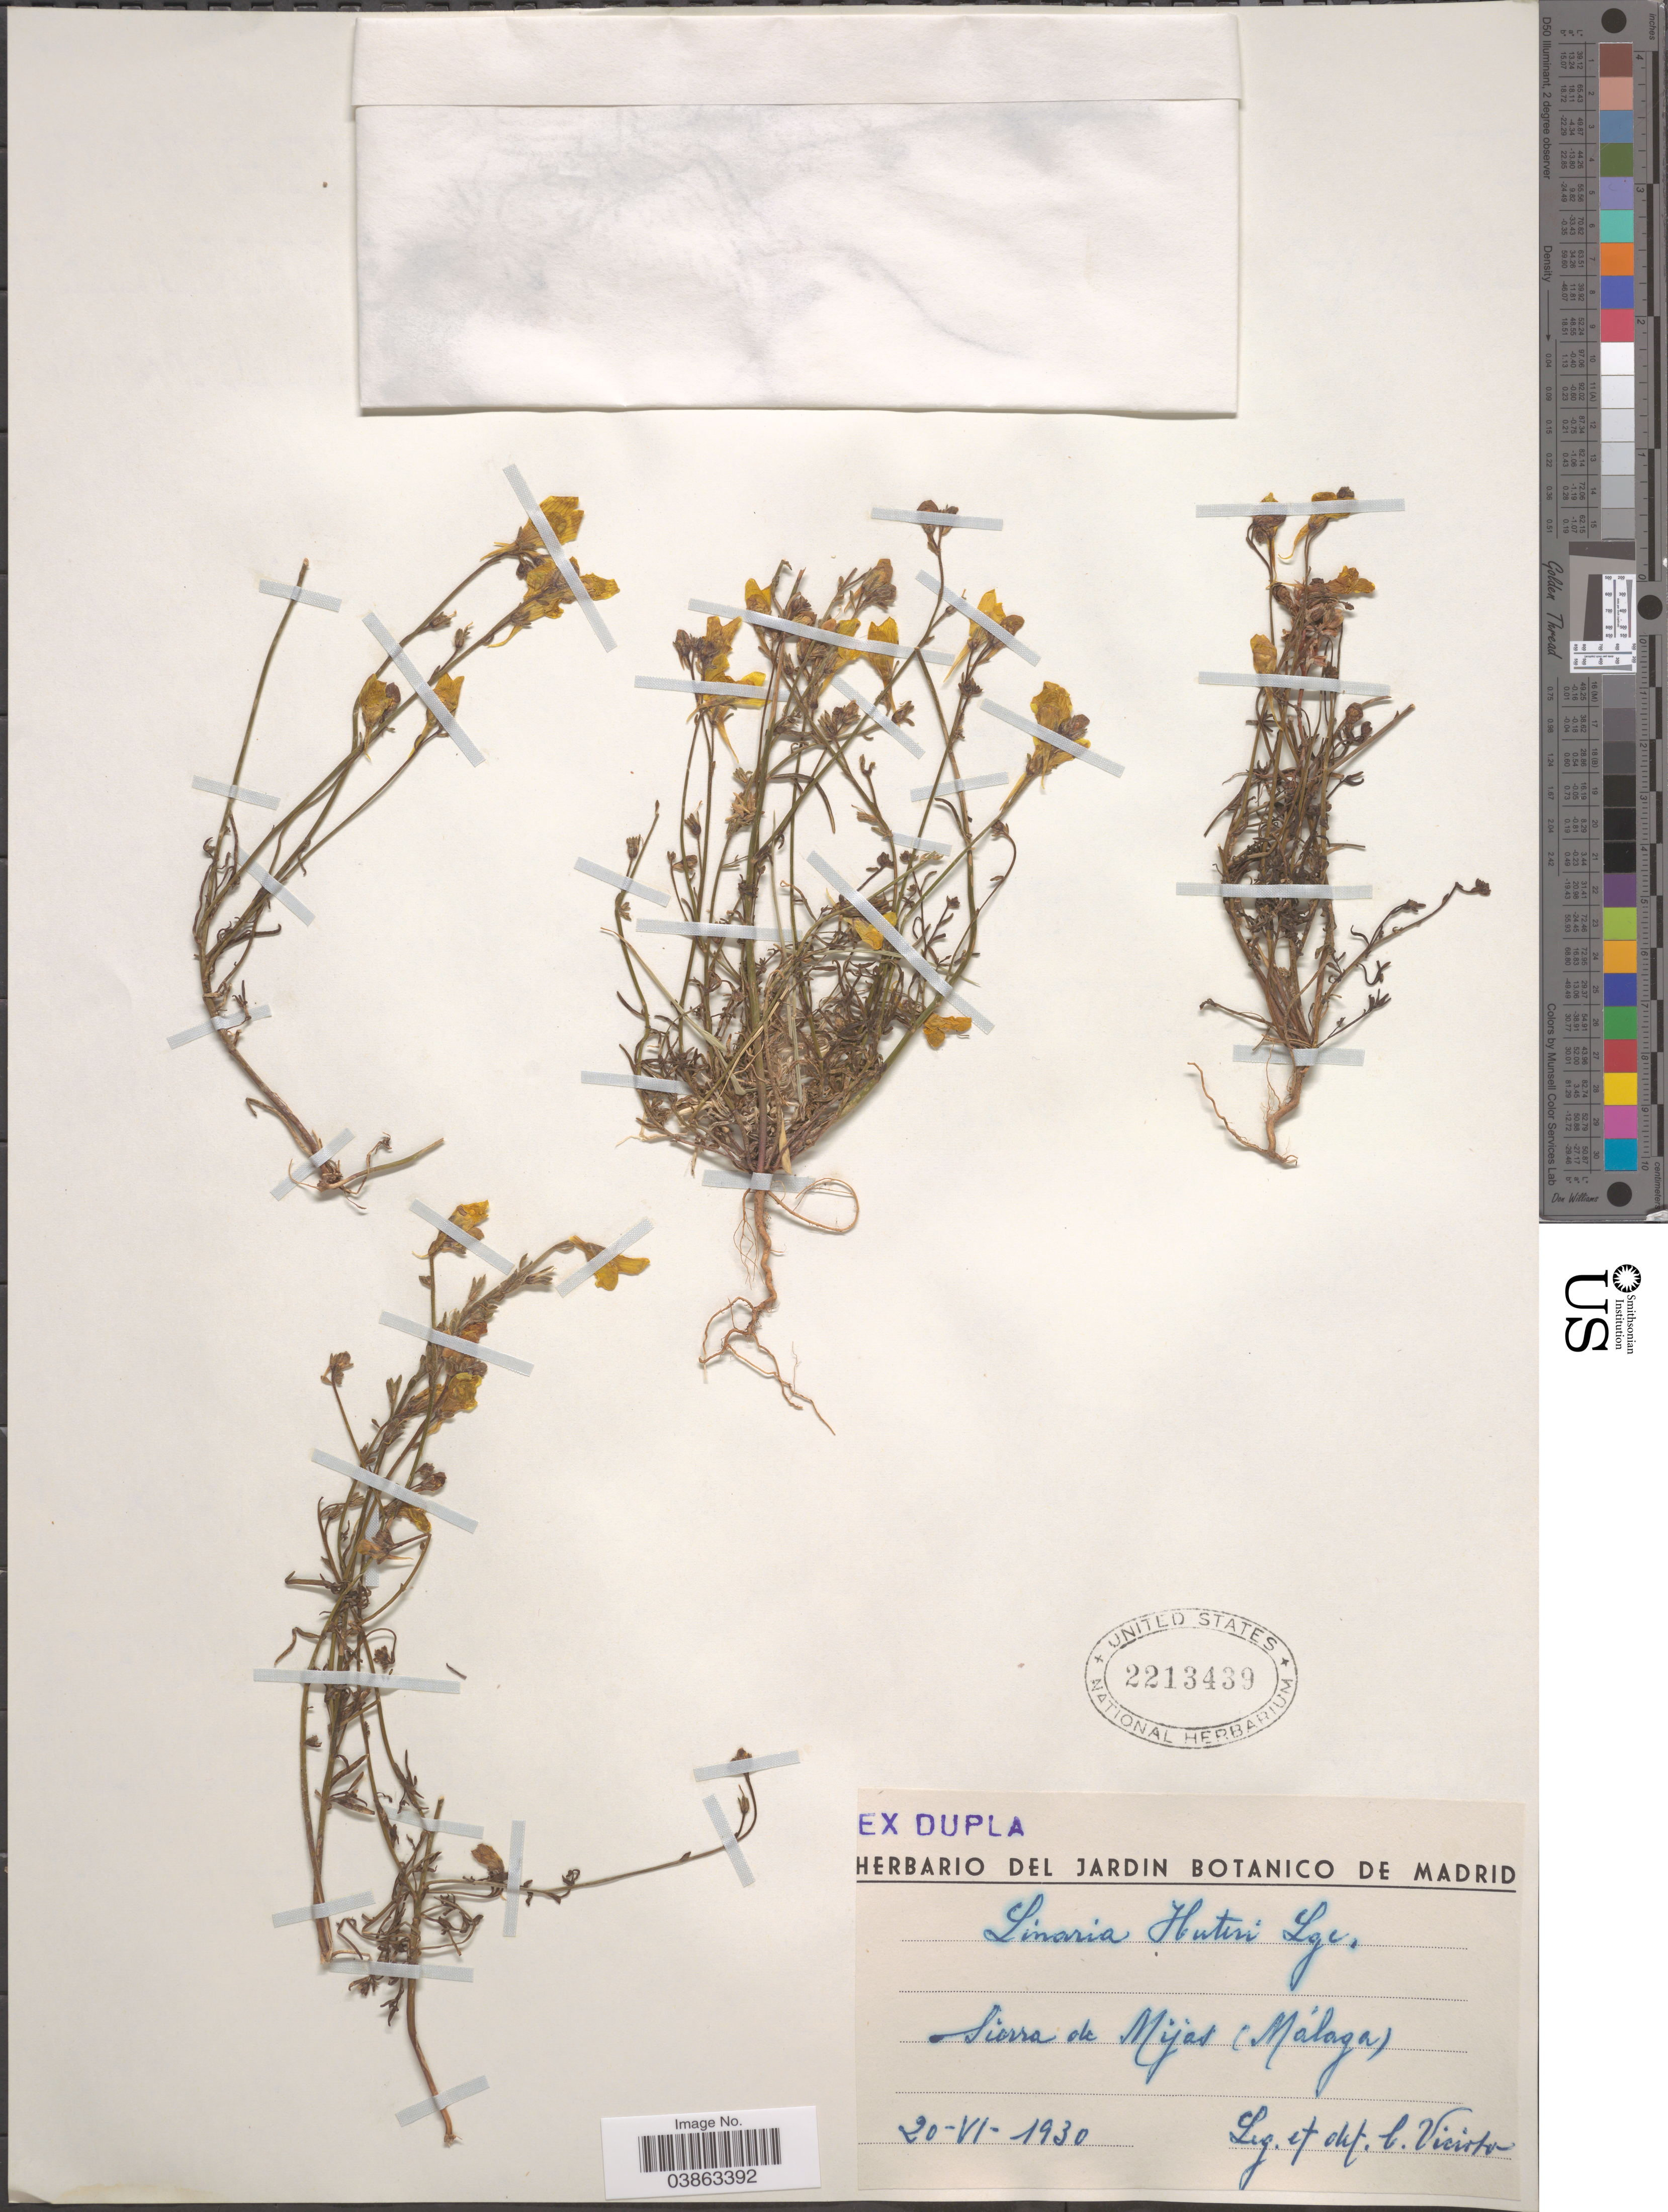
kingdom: Plantae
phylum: Tracheophyta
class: Magnoliopsida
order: Lamiales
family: Plantaginaceae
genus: Linaria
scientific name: Linaria huteri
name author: Lange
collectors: C. Vicioso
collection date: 1930-06-20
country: Spain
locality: Sierra de Mijas (Málaga).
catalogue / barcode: US 2213439